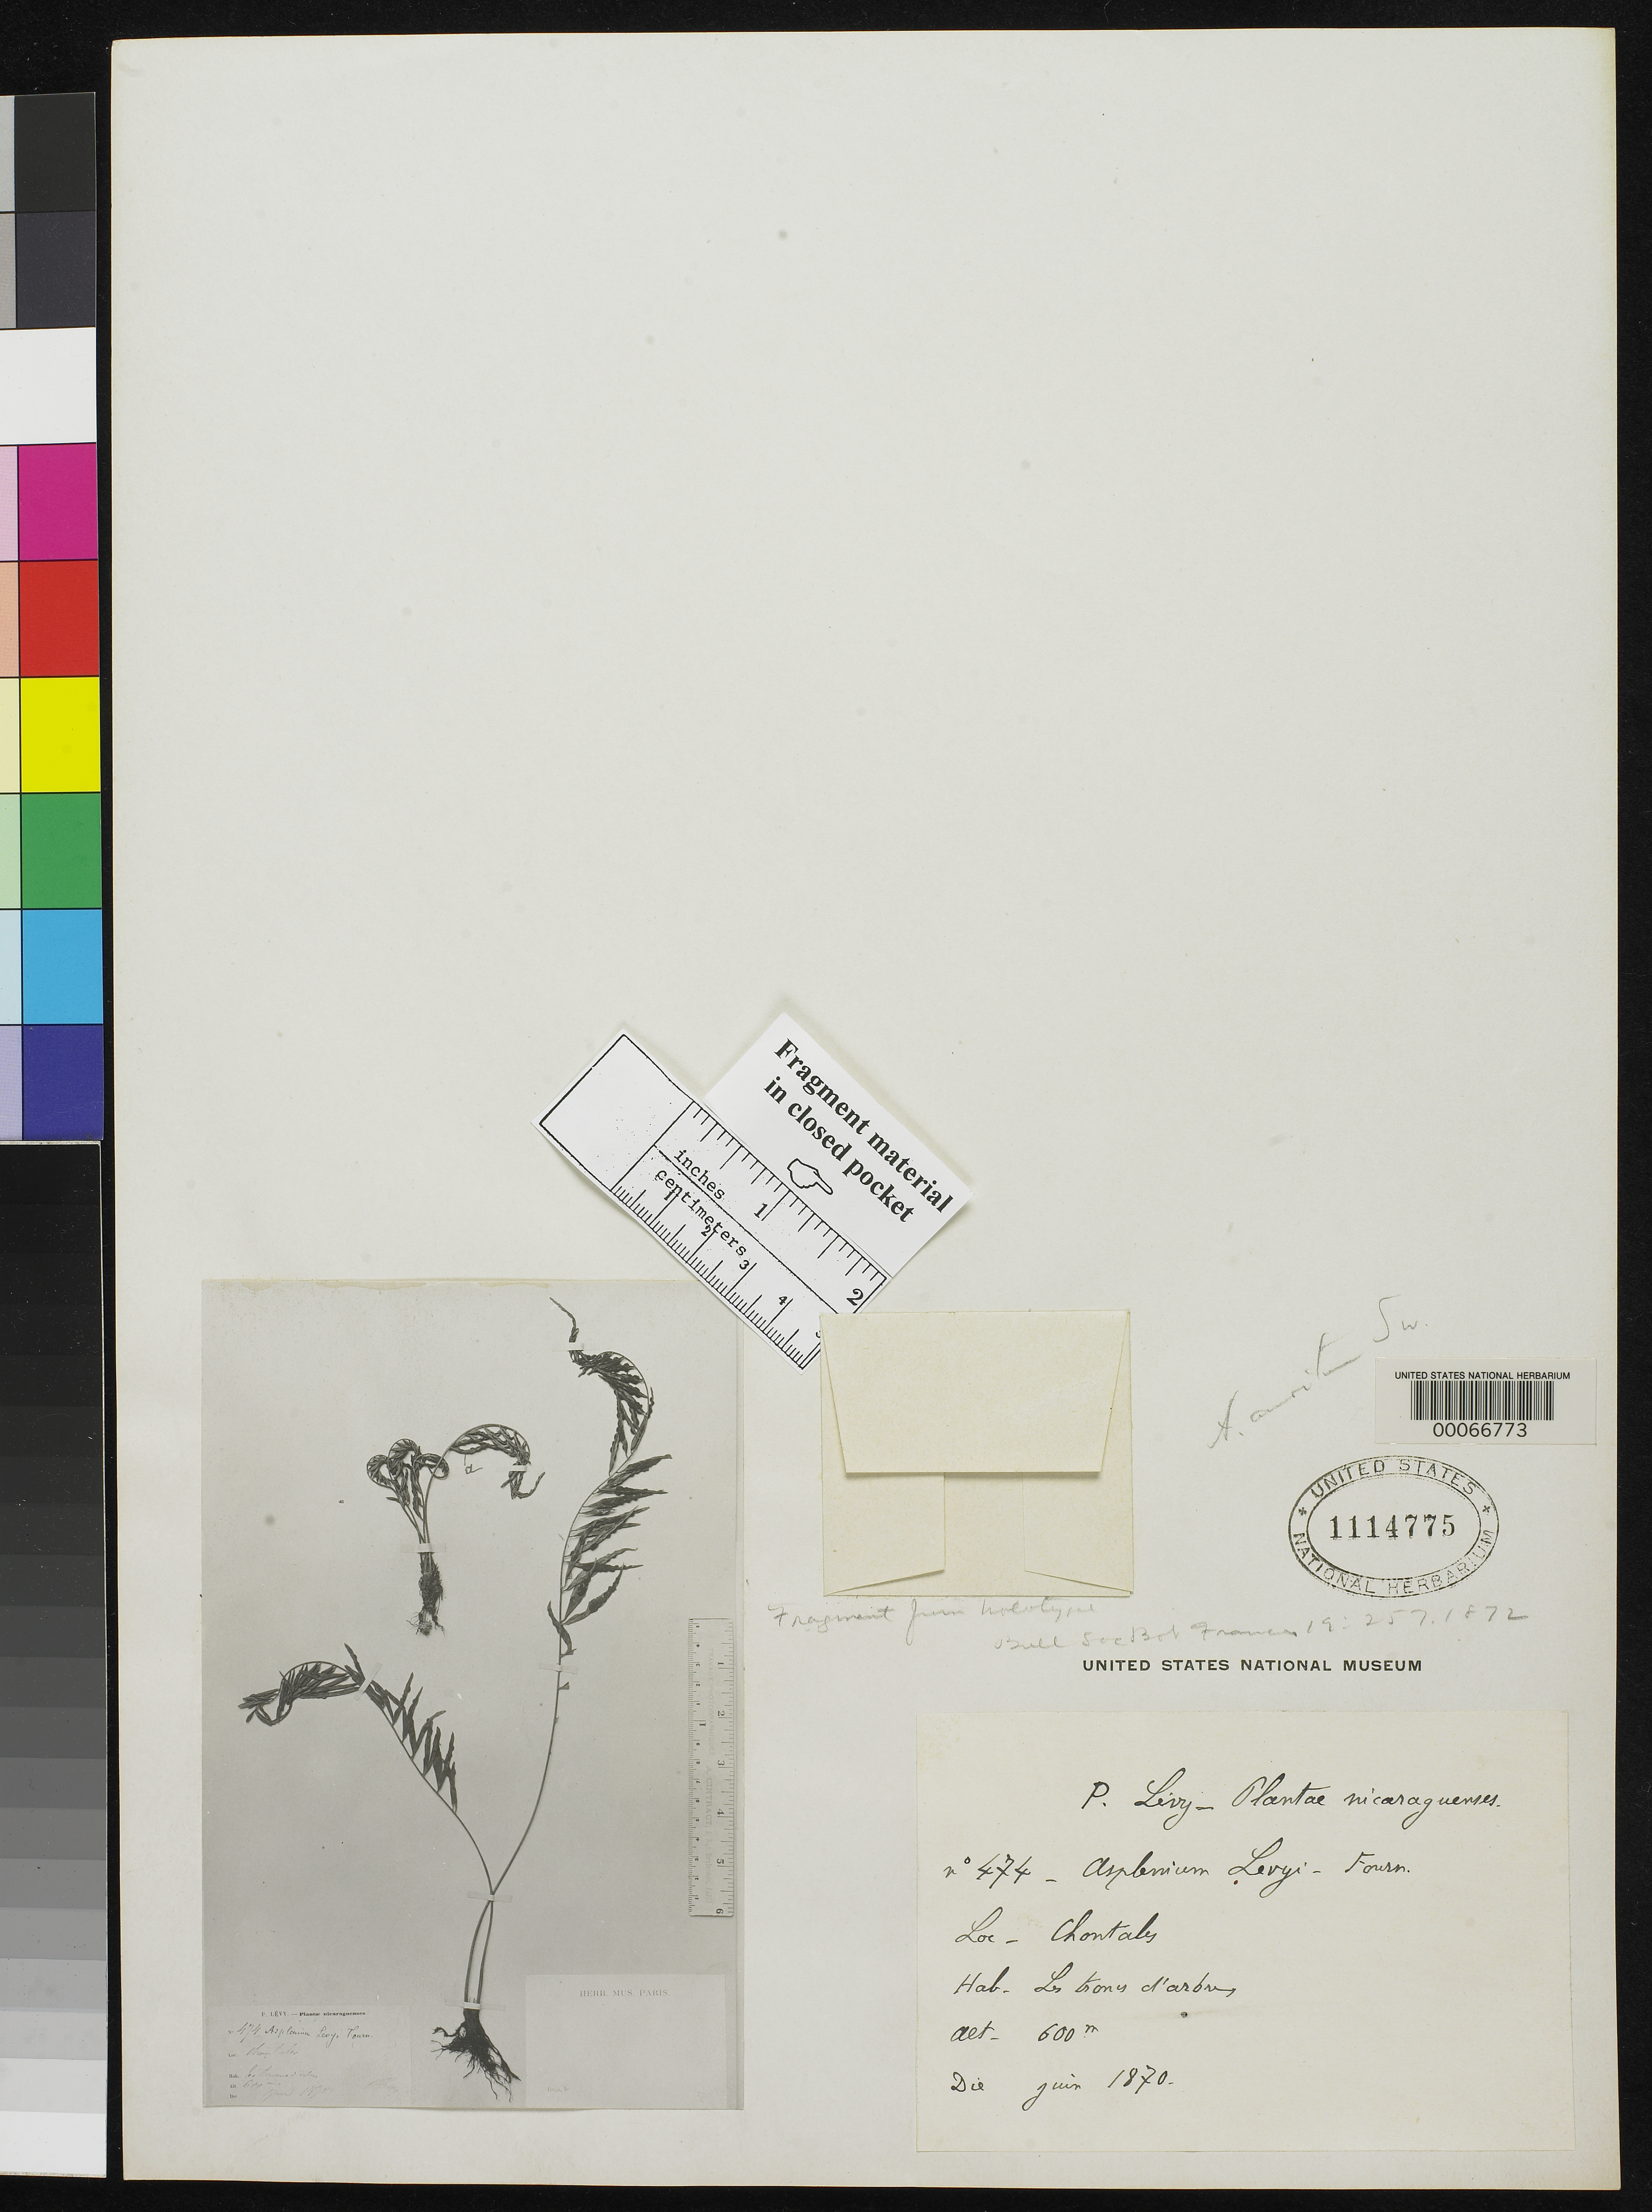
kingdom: Plantae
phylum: Tracheophyta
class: Polypodiopsida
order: Polypodiales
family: Aspleniaceae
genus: Asplenium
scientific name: Asplenium levyi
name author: E. Fourn.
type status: Holotype Fragment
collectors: P. Levy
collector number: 474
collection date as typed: Jun 1870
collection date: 1870-06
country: Nicaragua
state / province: Chontales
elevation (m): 600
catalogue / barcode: US 1114775